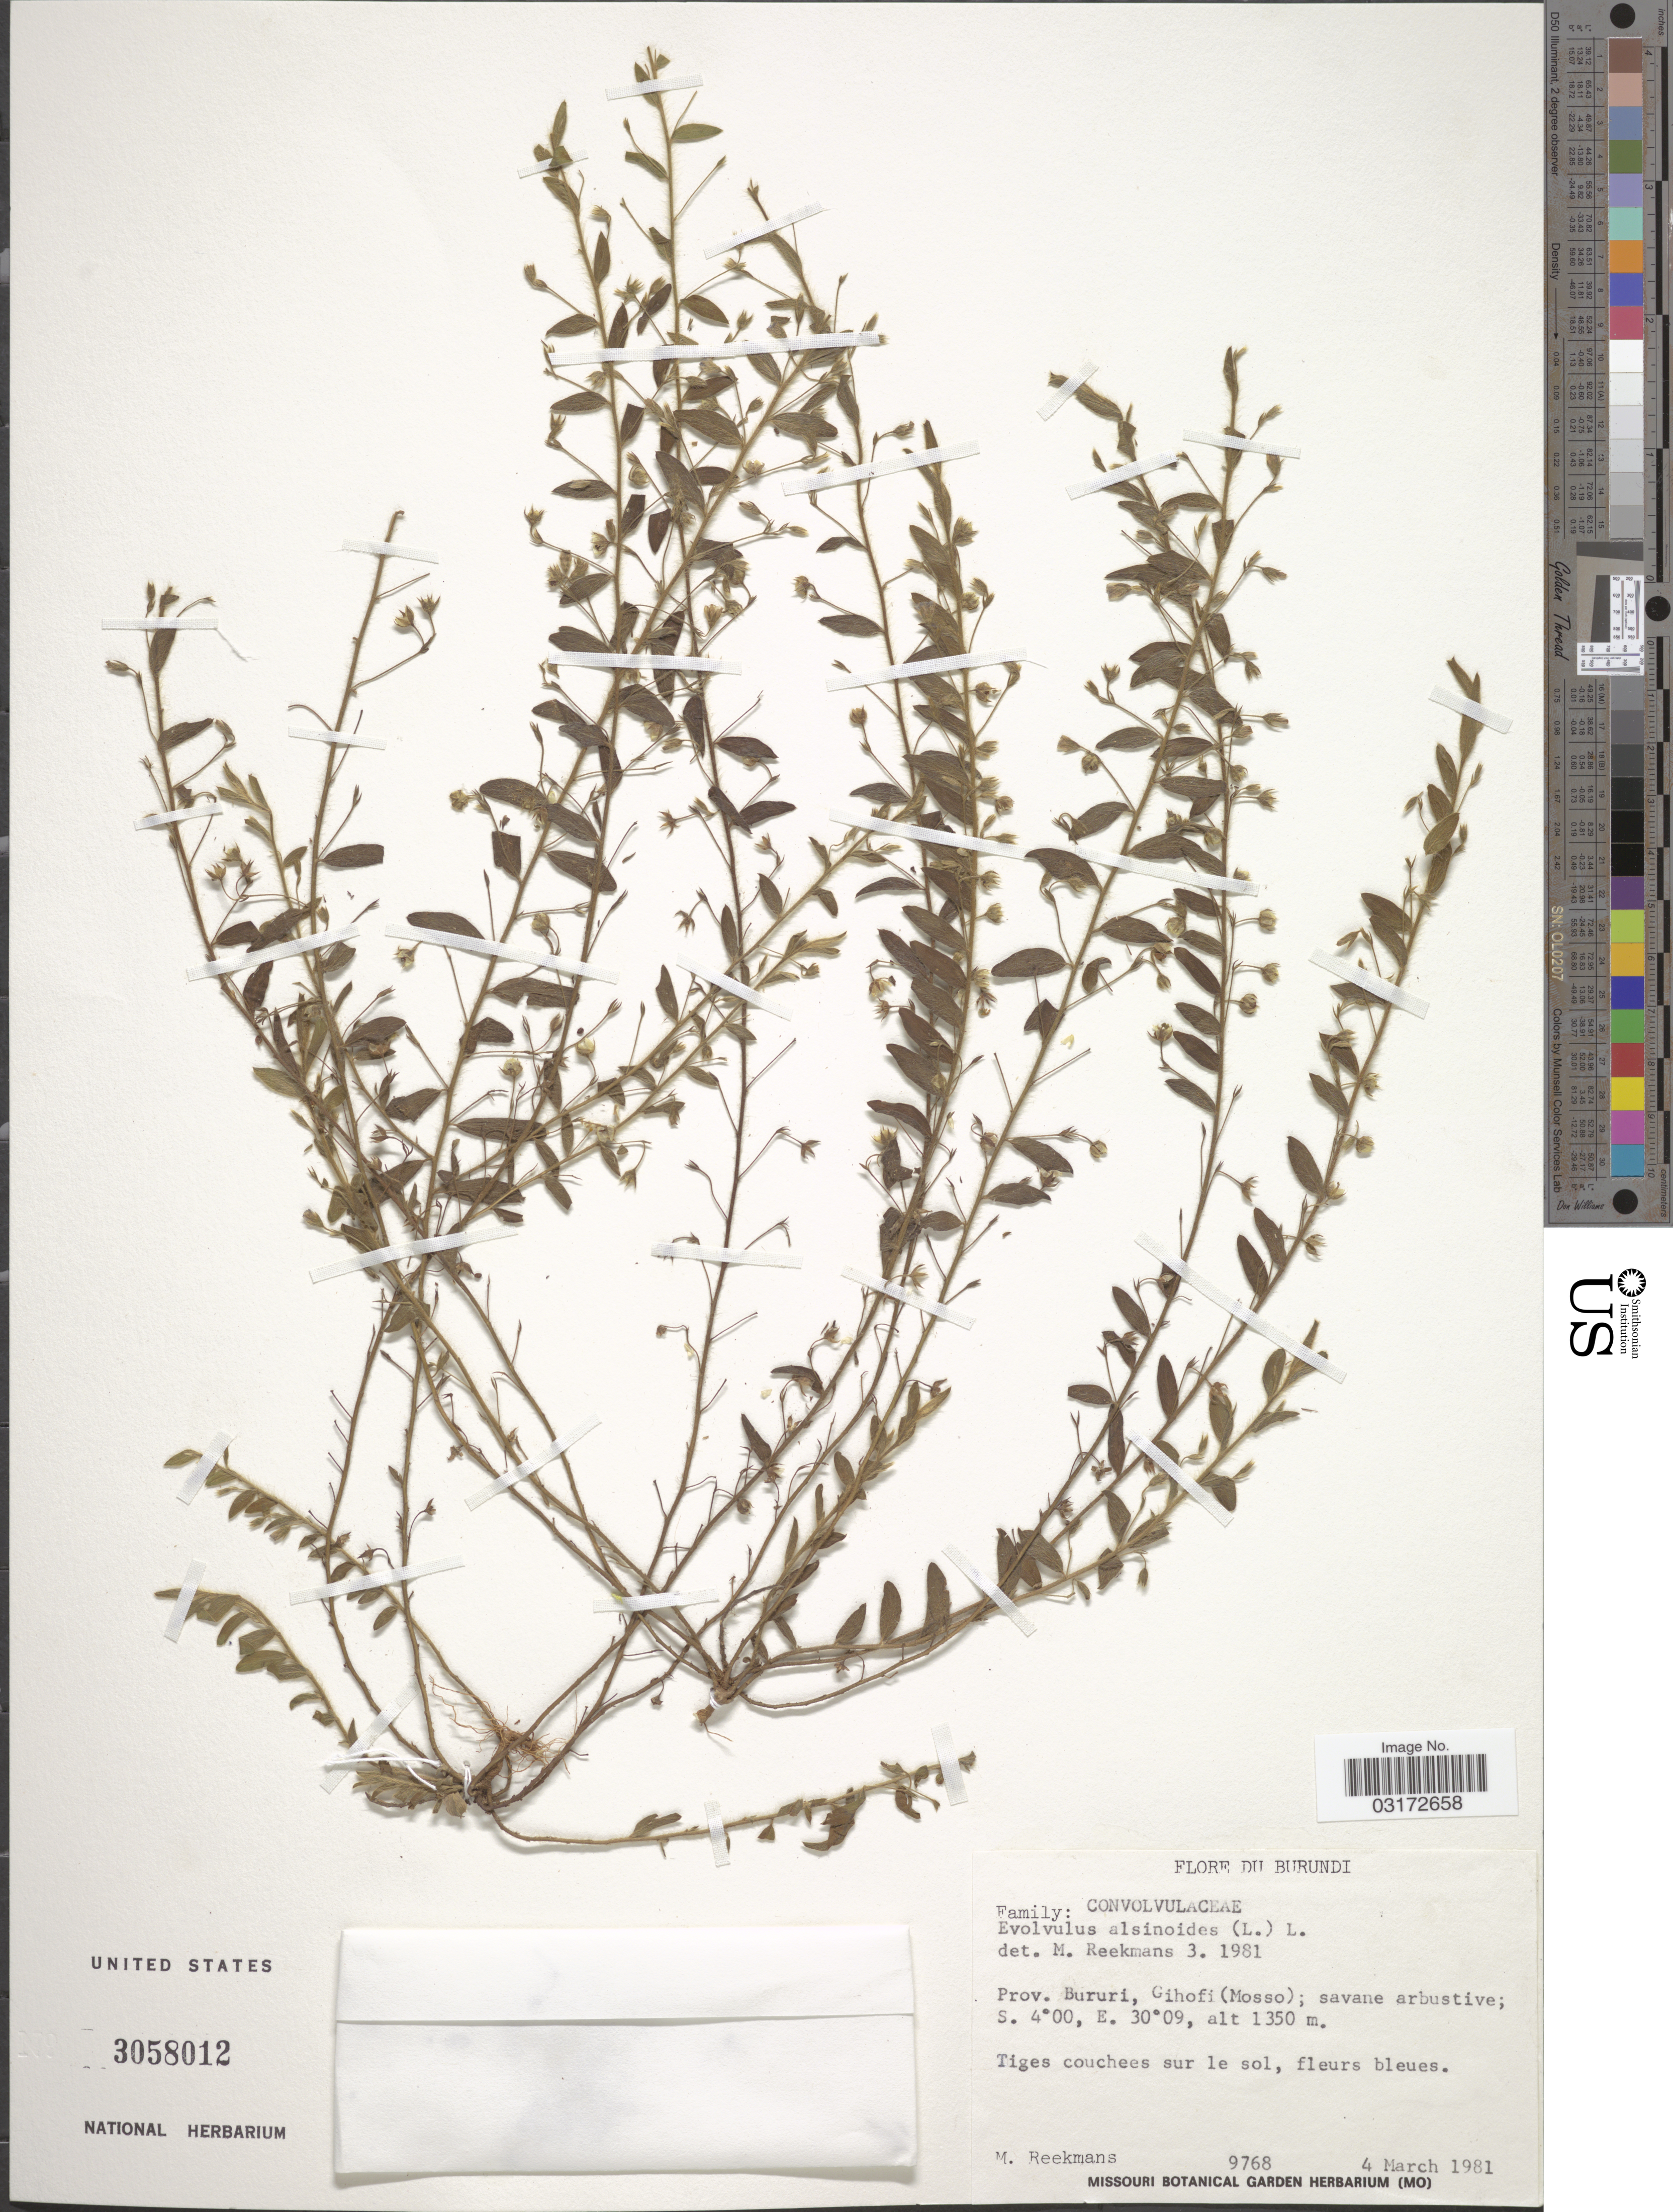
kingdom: Plantae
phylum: Tracheophyta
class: Magnoliopsida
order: Solanales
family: Convolvulaceae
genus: Evolvulus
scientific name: Evolvulus alsinoides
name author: (L.) L.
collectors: M. Reekmans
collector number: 9768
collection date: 1981-03-04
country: Burundi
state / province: Bururi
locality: Prov. Bururi, Gihofi (Mosso).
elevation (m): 1350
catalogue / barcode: US 3058012